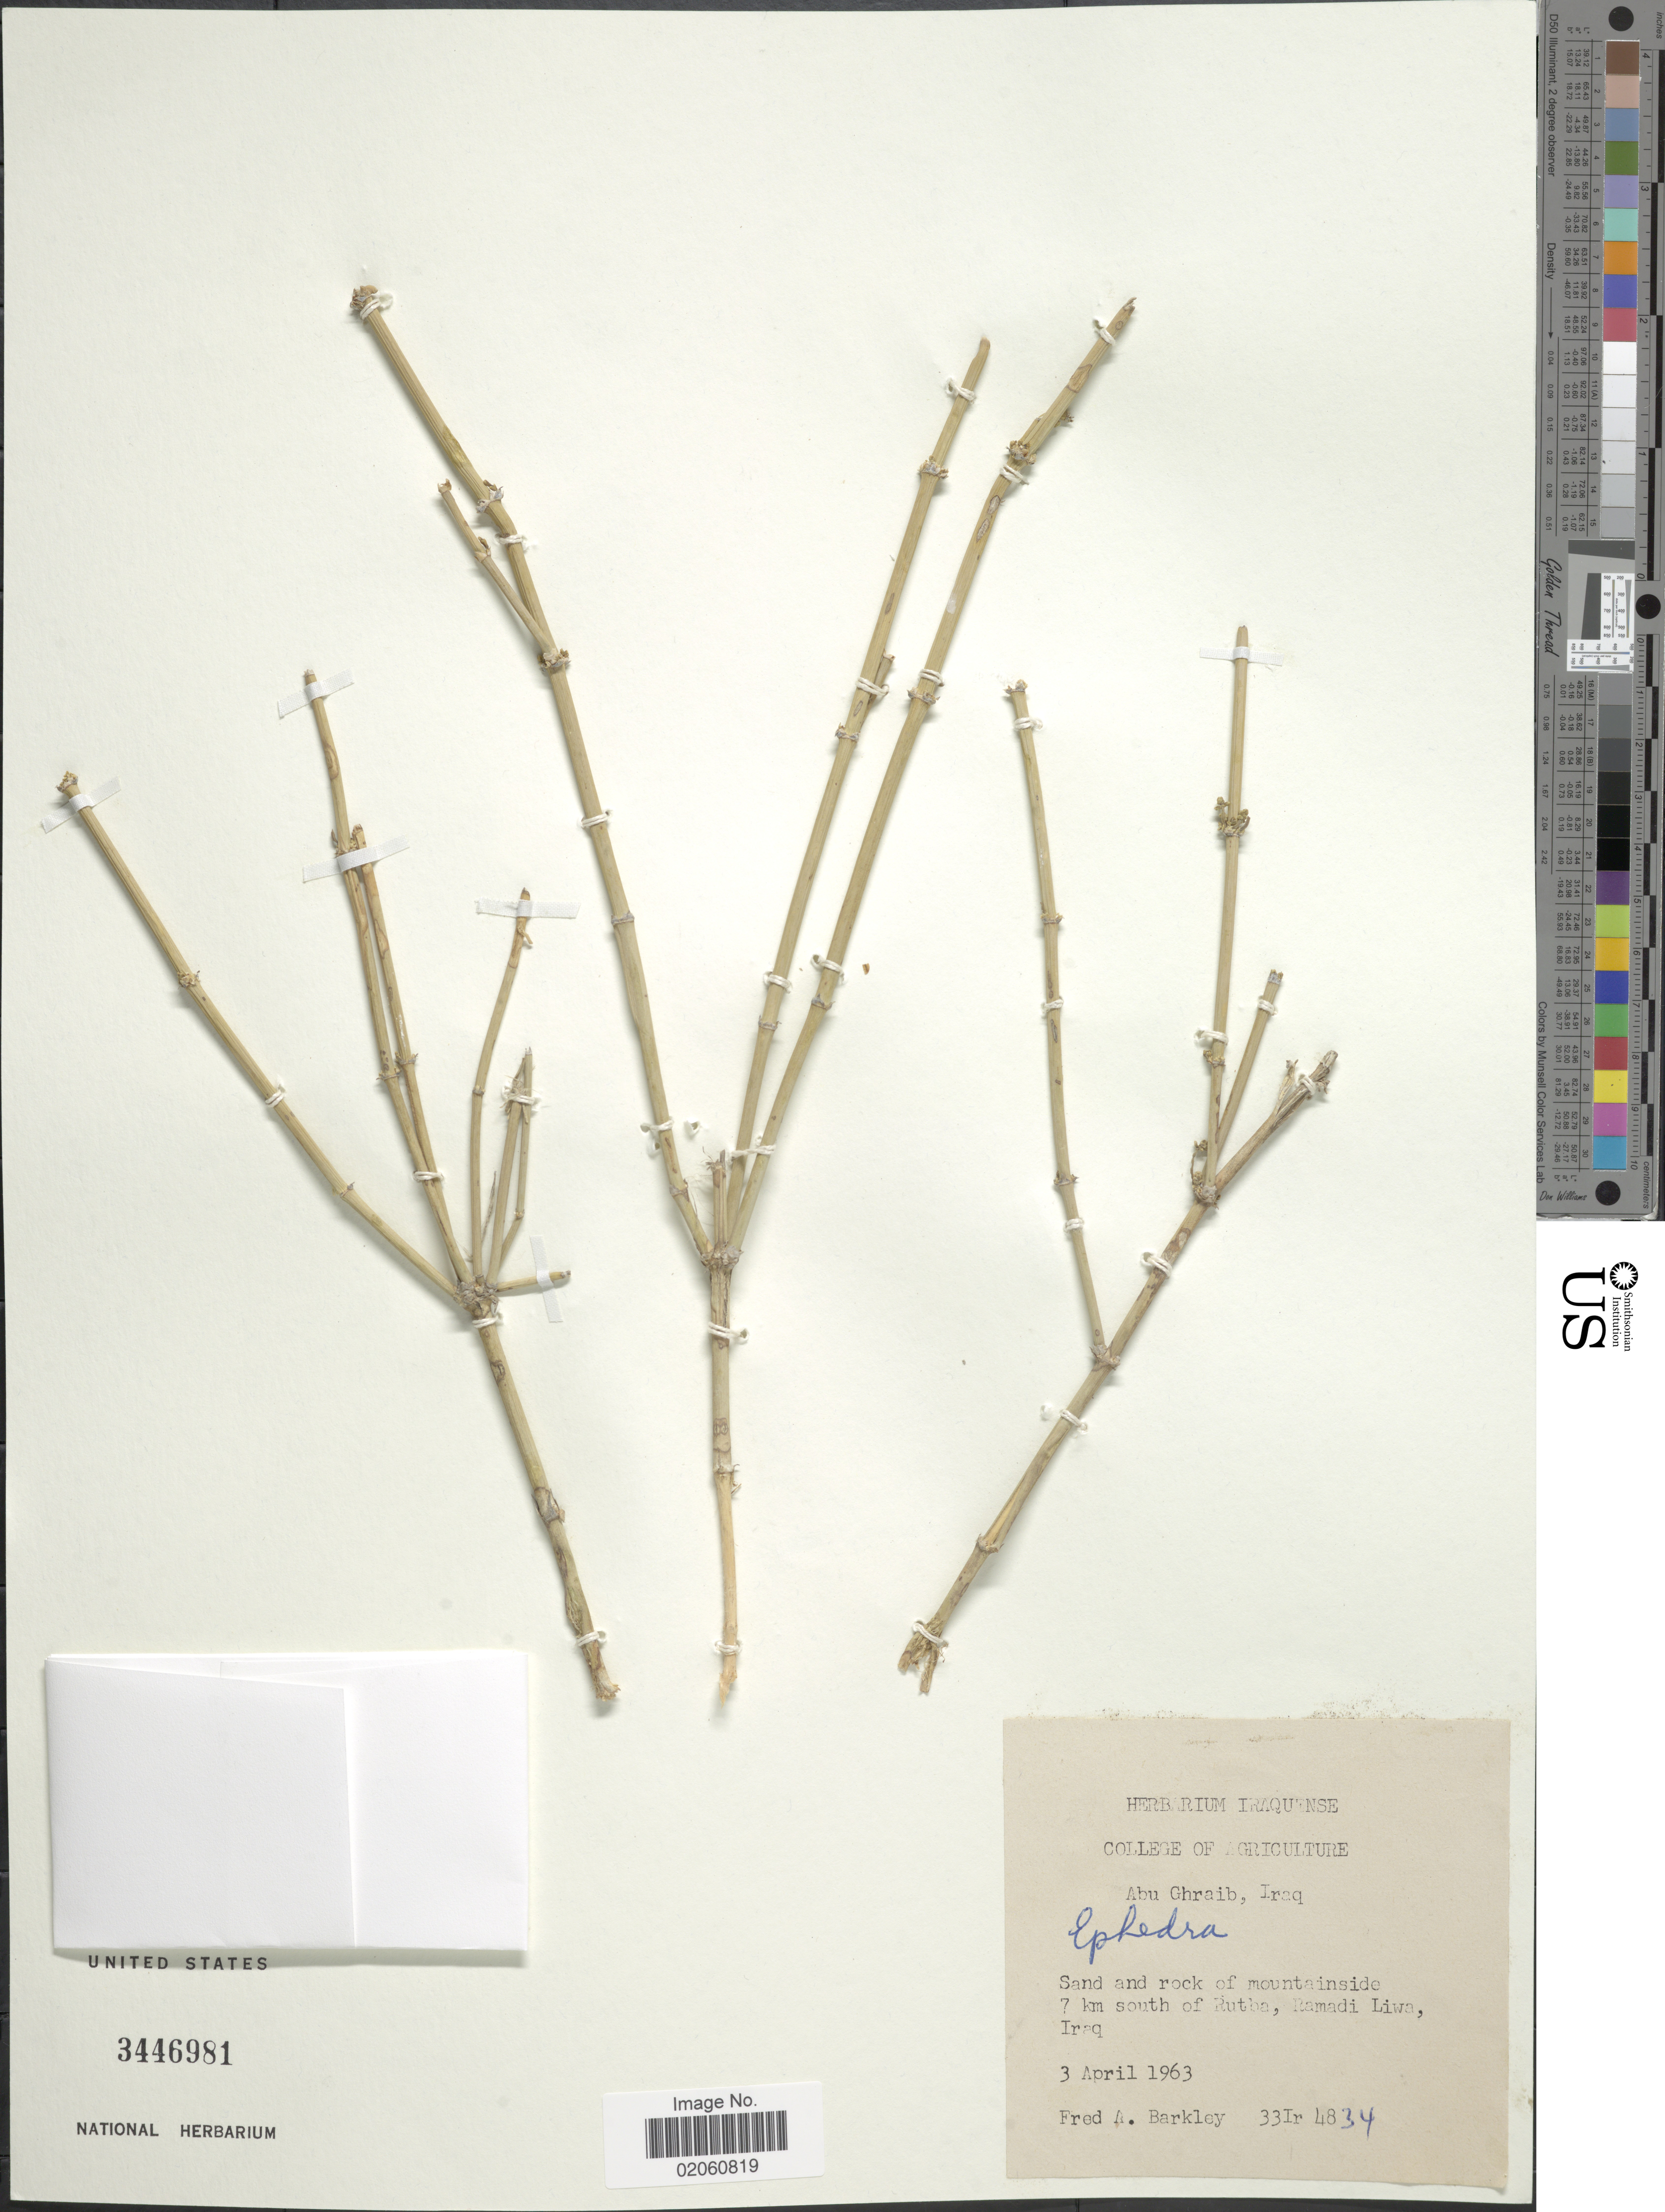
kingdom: Plantae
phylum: Tracheophyta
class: Gnetopsida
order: Ephedrales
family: Ephedraceae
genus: Ephedra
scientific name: Ephedra sp.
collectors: F. A. Barkley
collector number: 33Ir4834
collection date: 1963-04-03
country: Iraq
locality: Sand and rock of mountainside 7km south of Rutba, Ramadi Liwa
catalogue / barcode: US 3446981